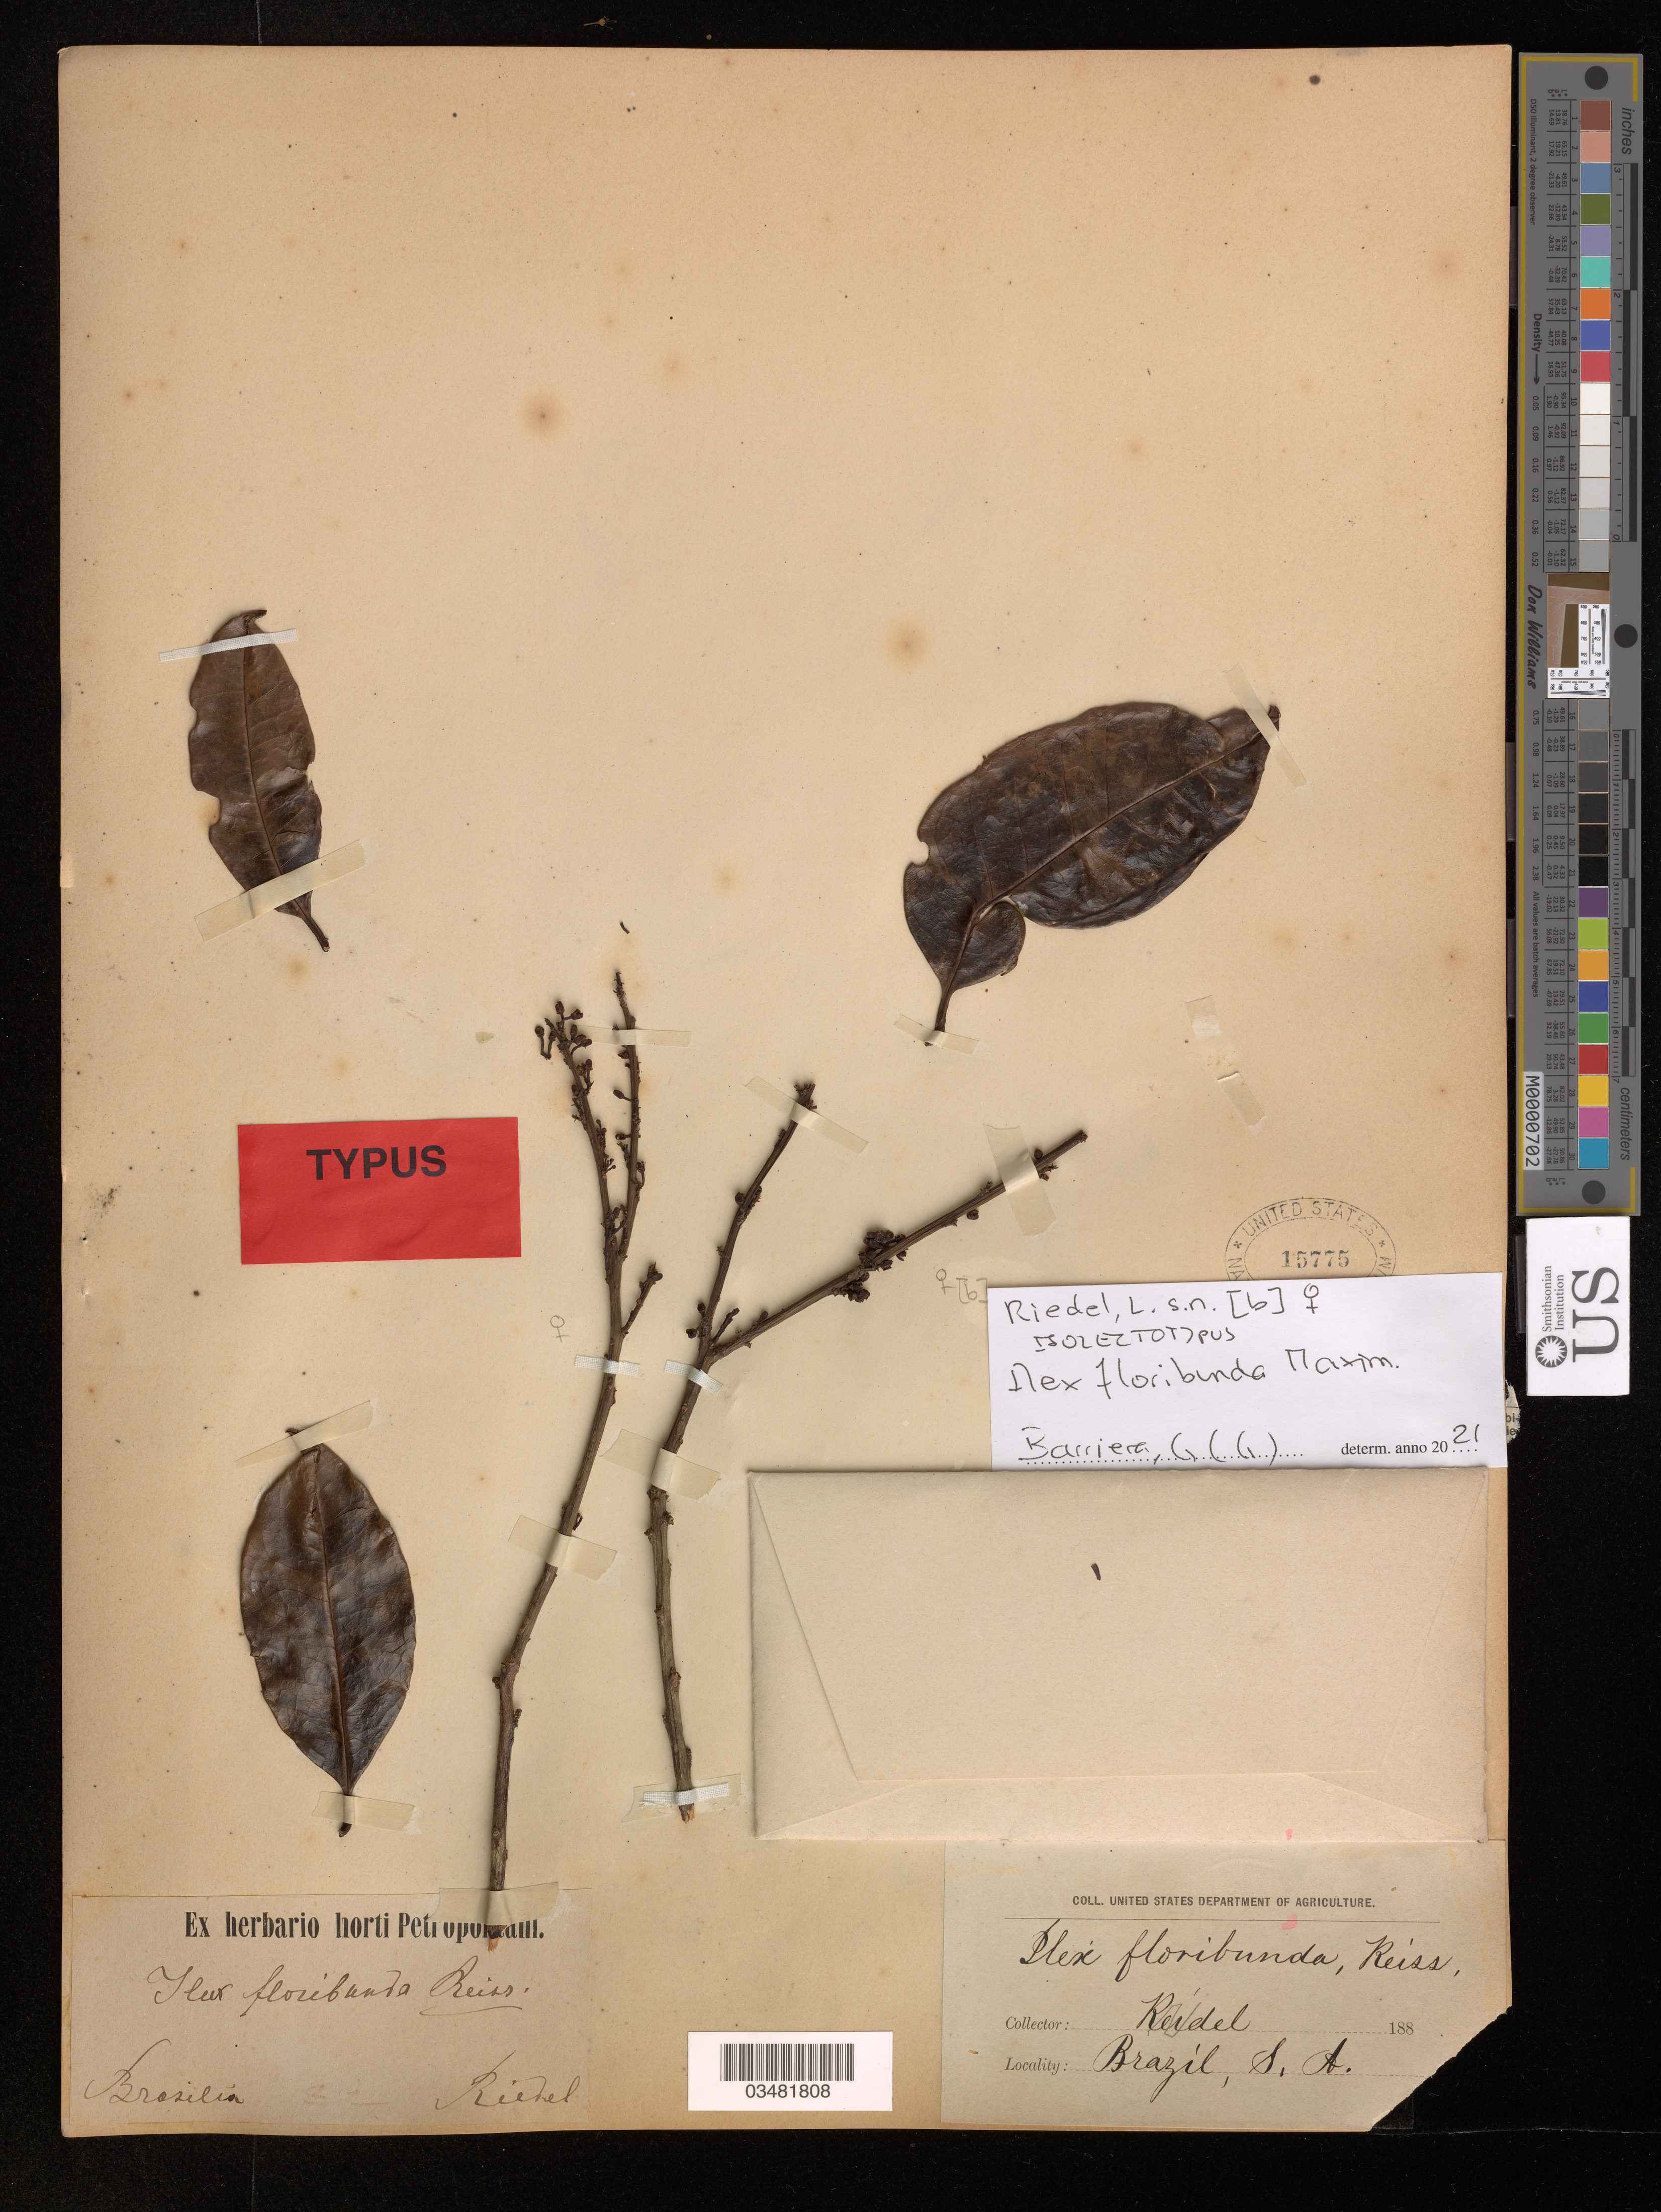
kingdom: Plantae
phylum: Tracheophyta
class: Magnoliopsida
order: Aquifoliales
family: Aquifoliaceae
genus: Ilex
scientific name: Ilex floribunda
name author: Reissek ex Maxim.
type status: Isosyntype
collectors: Riedel, --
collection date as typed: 188-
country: Brazil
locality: Brazilia.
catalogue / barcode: US 15775